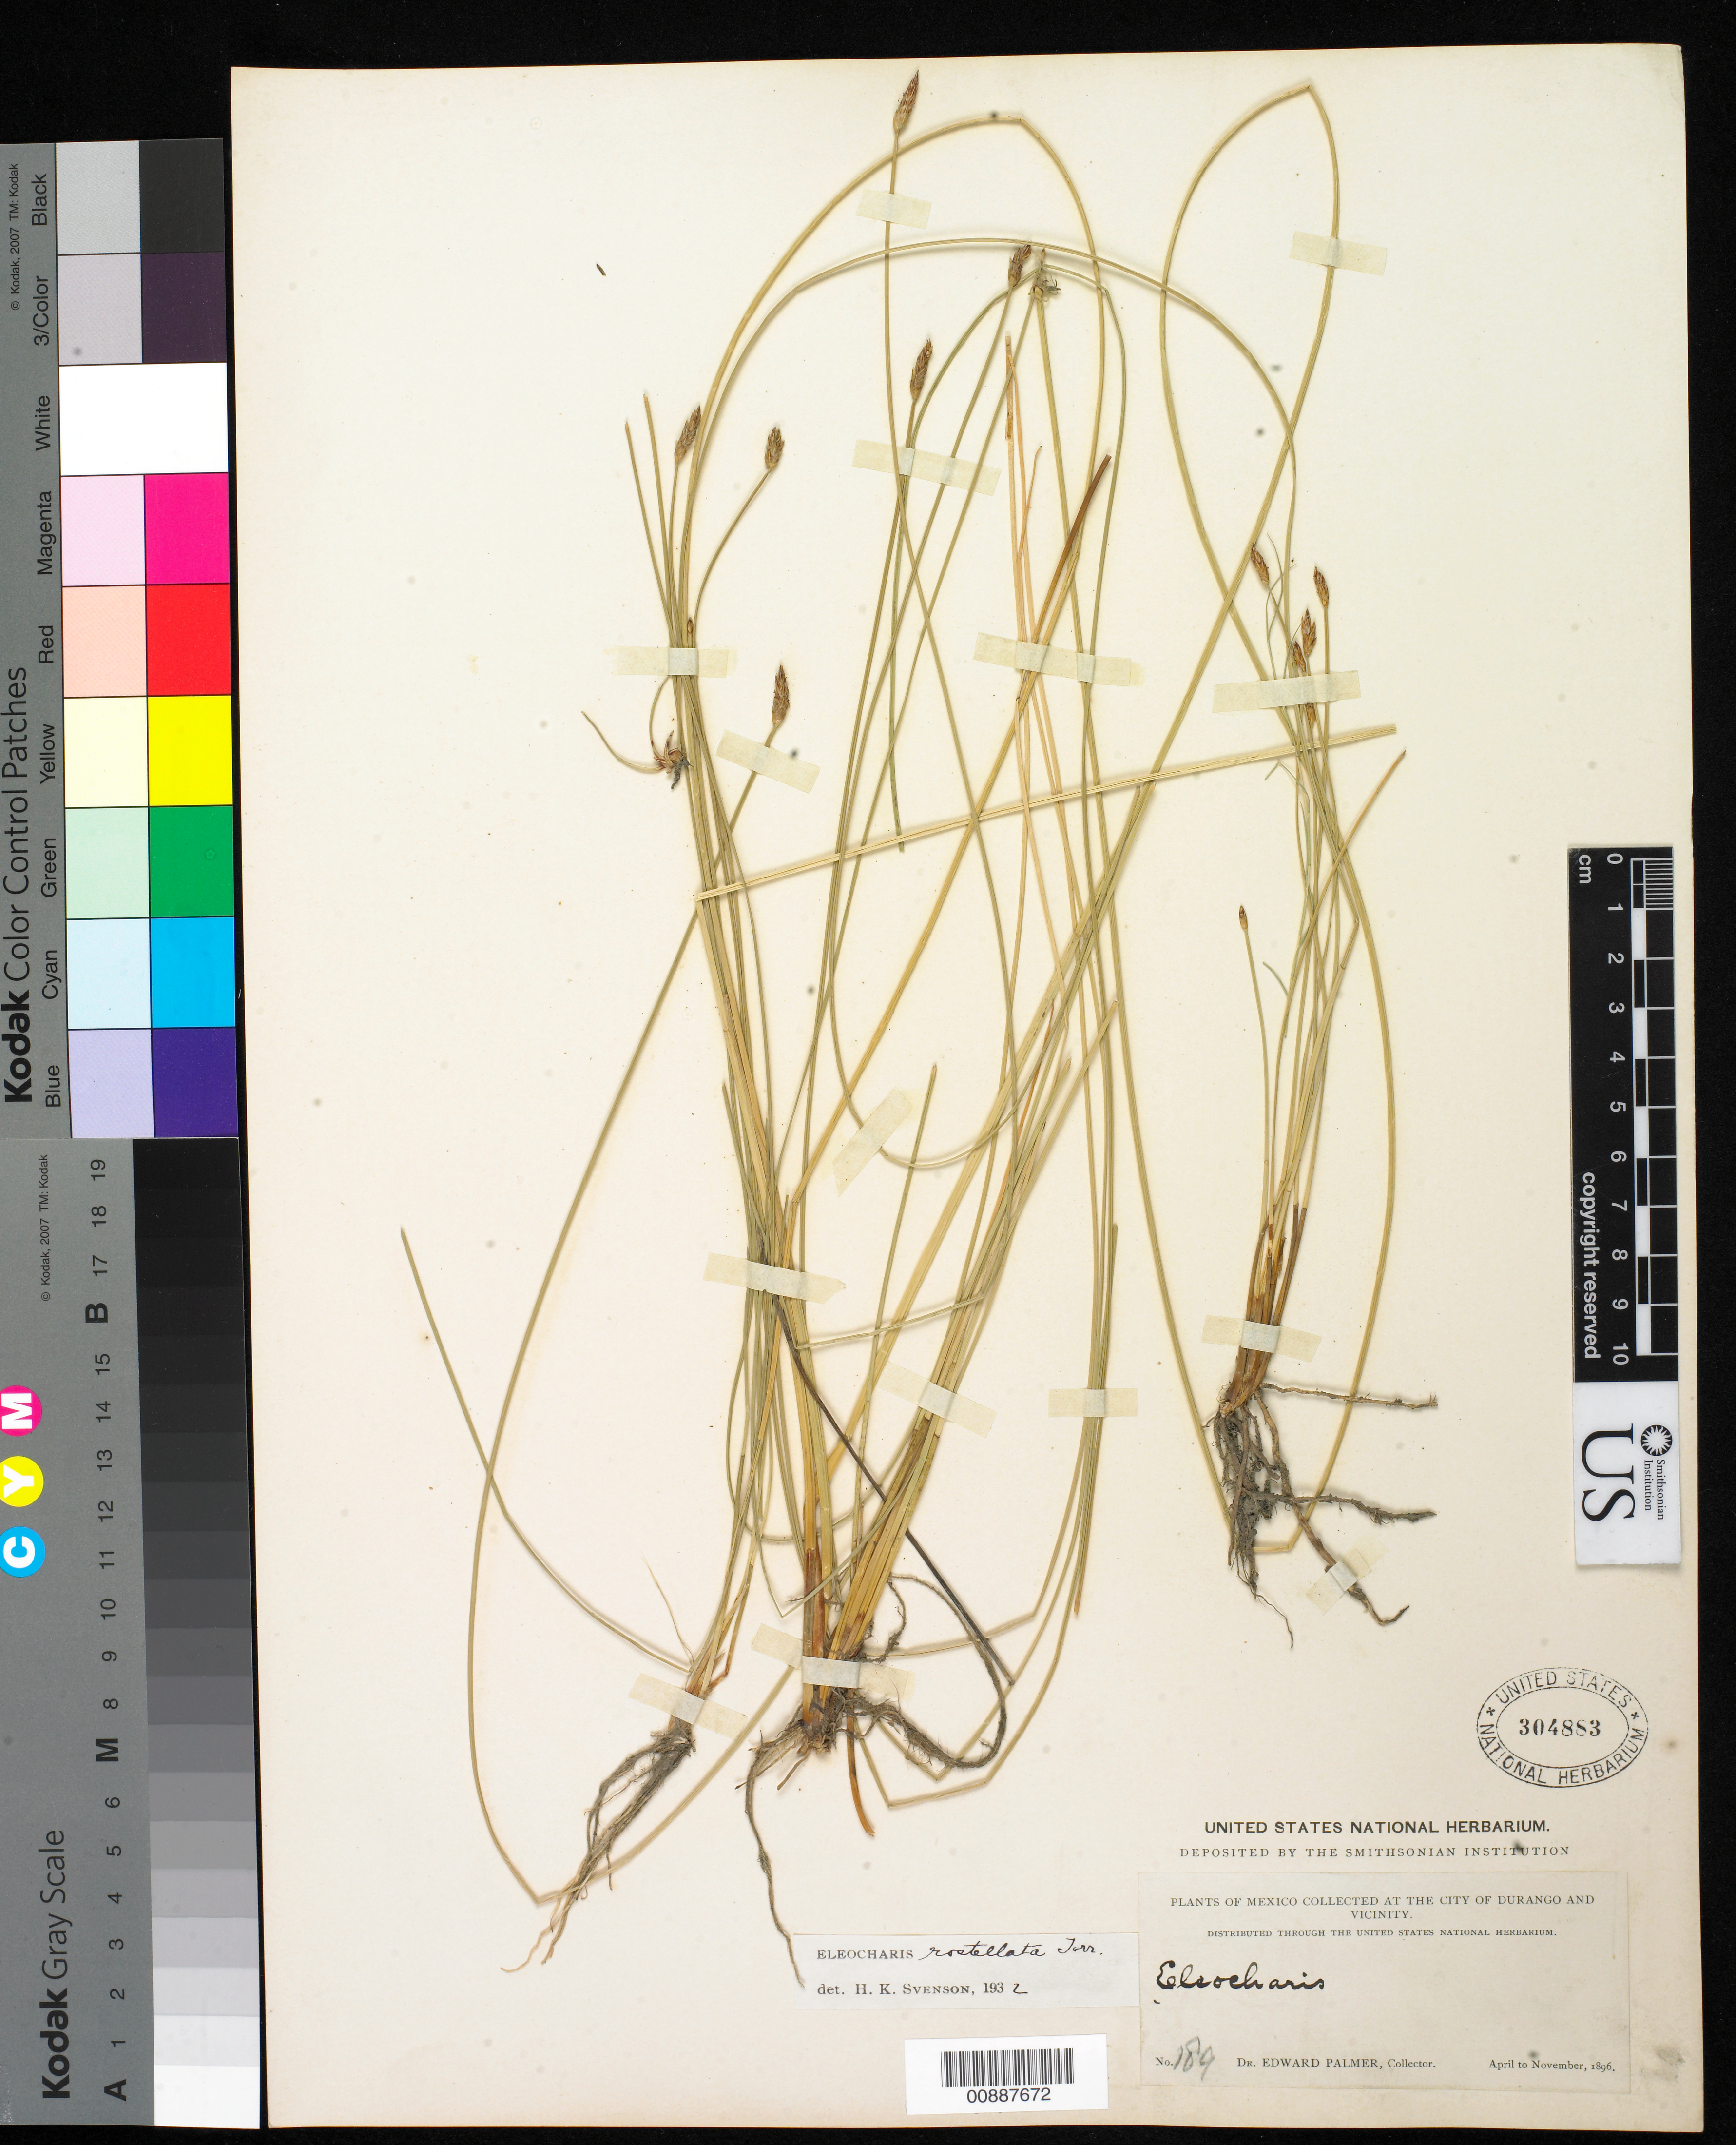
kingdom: Plantae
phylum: Tracheophyta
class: Liliopsida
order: Poales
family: Cyperaceae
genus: Eleocharis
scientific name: Eleocharis rostellata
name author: (Torr.) Torr.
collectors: E. Palmer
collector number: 189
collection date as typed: Apr 1896 to -- Nov 1896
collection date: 1896-04/1896-11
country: Mexico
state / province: Durango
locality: City of Durango and vicinity.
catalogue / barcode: US 304883